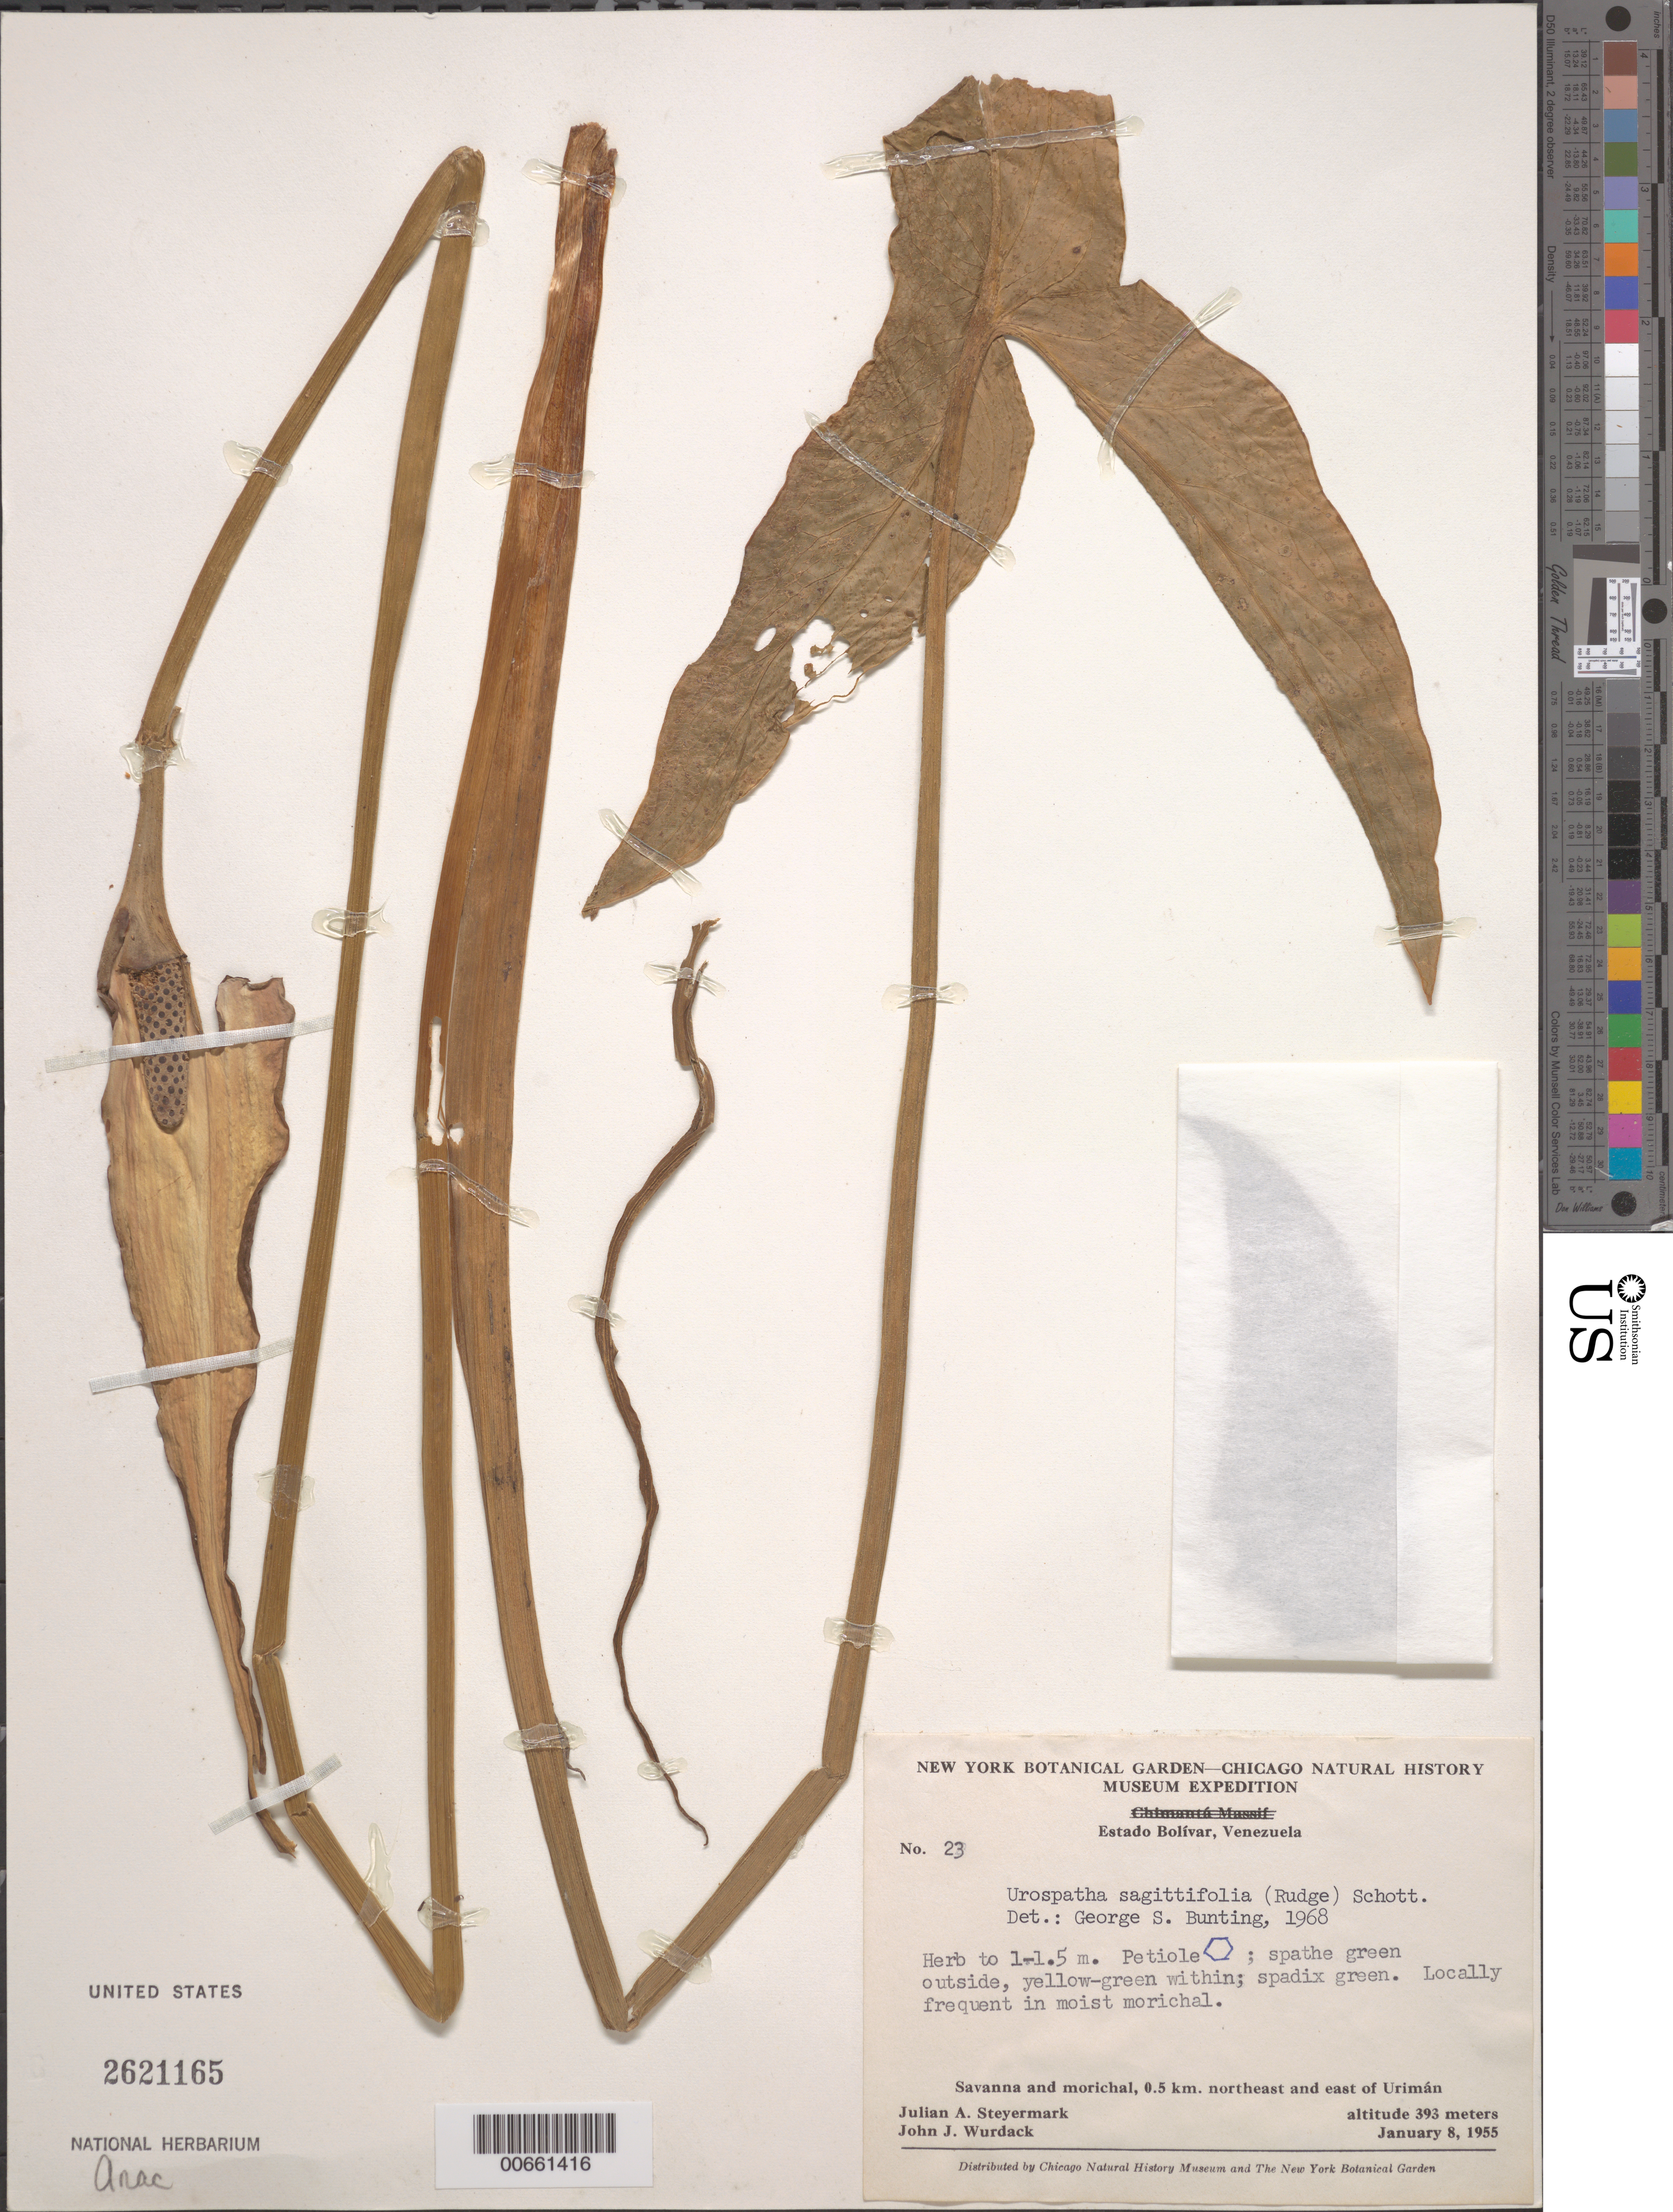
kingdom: Plantae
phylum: Tracheophyta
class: Liliopsida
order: Alismatales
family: Araceae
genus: Urospatha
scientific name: Urospatha sagittifolia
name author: (Rudge) Schott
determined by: Bunting, G. S.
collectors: J. Steyermark & J. J. Wurdack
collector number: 55 23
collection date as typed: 8-Jan-55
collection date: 1955-01-08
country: Venezuela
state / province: Bolívar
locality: Urimán, 0.5 km NE and E of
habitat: Moist morichal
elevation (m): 393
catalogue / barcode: US 2621165